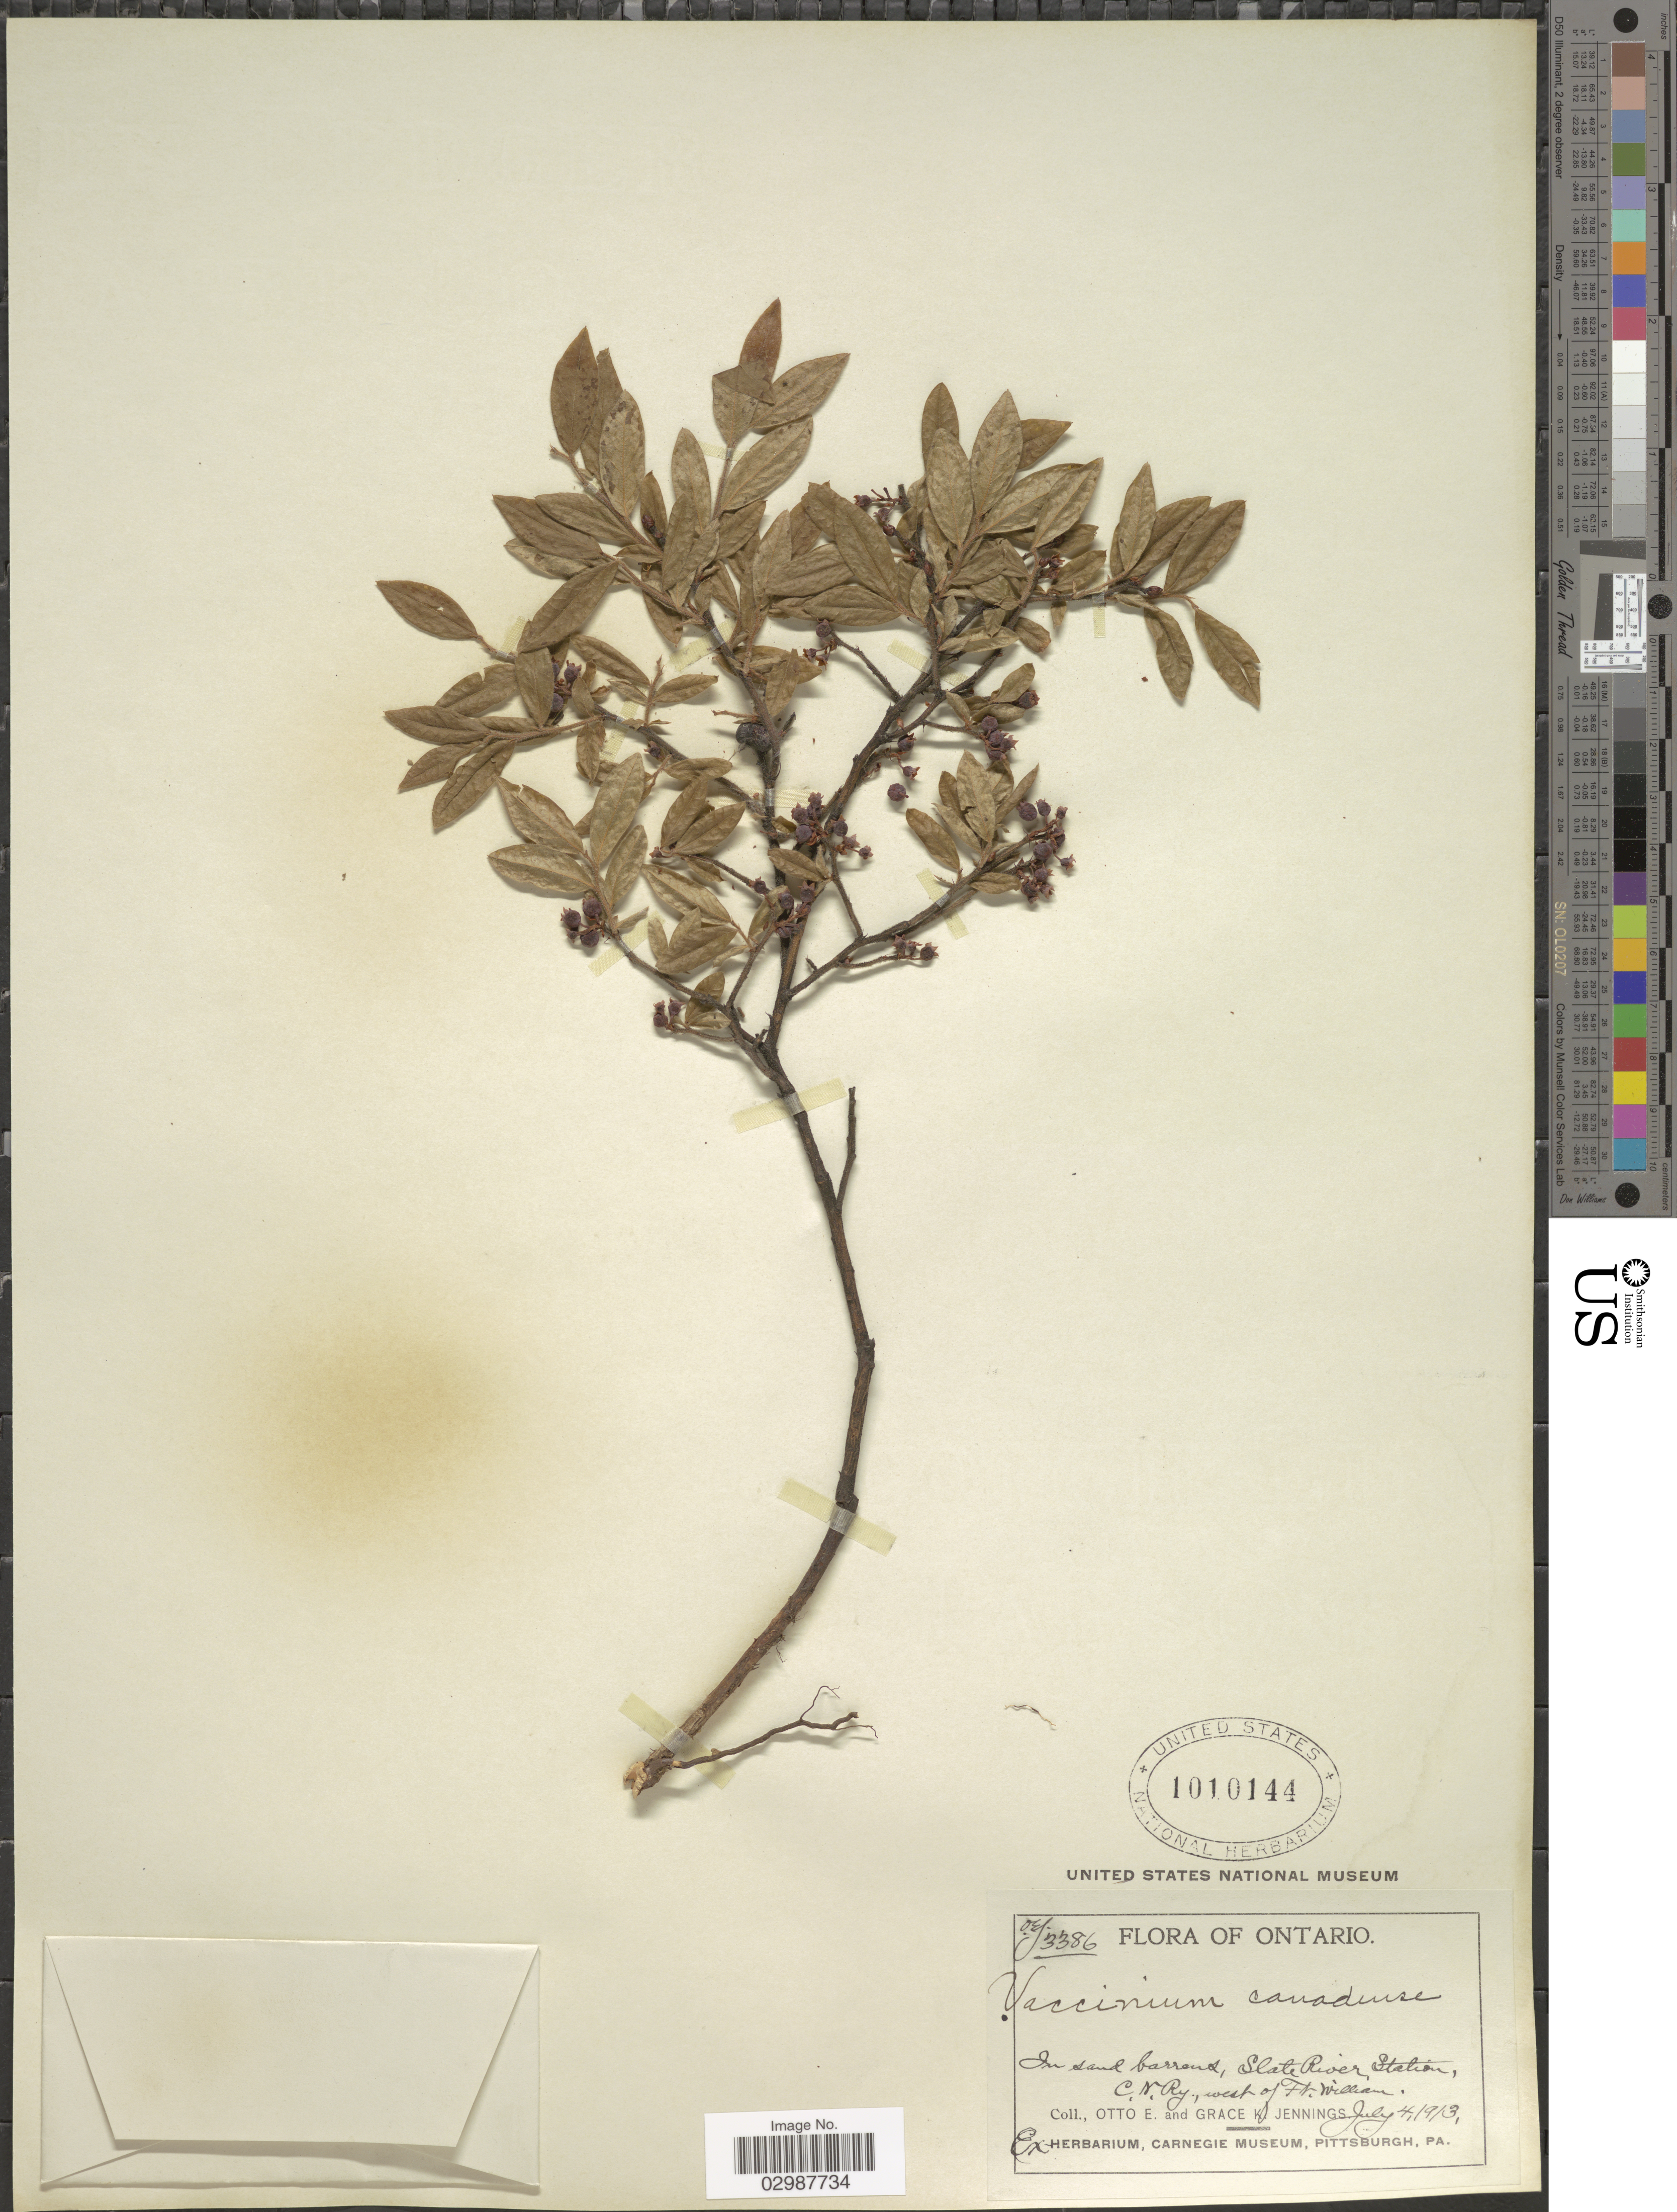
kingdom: Plantae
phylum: Tracheophyta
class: Magnoliopsida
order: Ericales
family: Ericaceae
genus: Vaccinium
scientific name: Vaccinium canadense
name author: Kalm ex Richardson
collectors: O. E. Jennings & G. K. Jennings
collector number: O.E.J.3386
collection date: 1913-07-04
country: Canada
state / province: Ontario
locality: Slate River Station, C. N. Ry., west of Ft. William.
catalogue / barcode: US 1010144